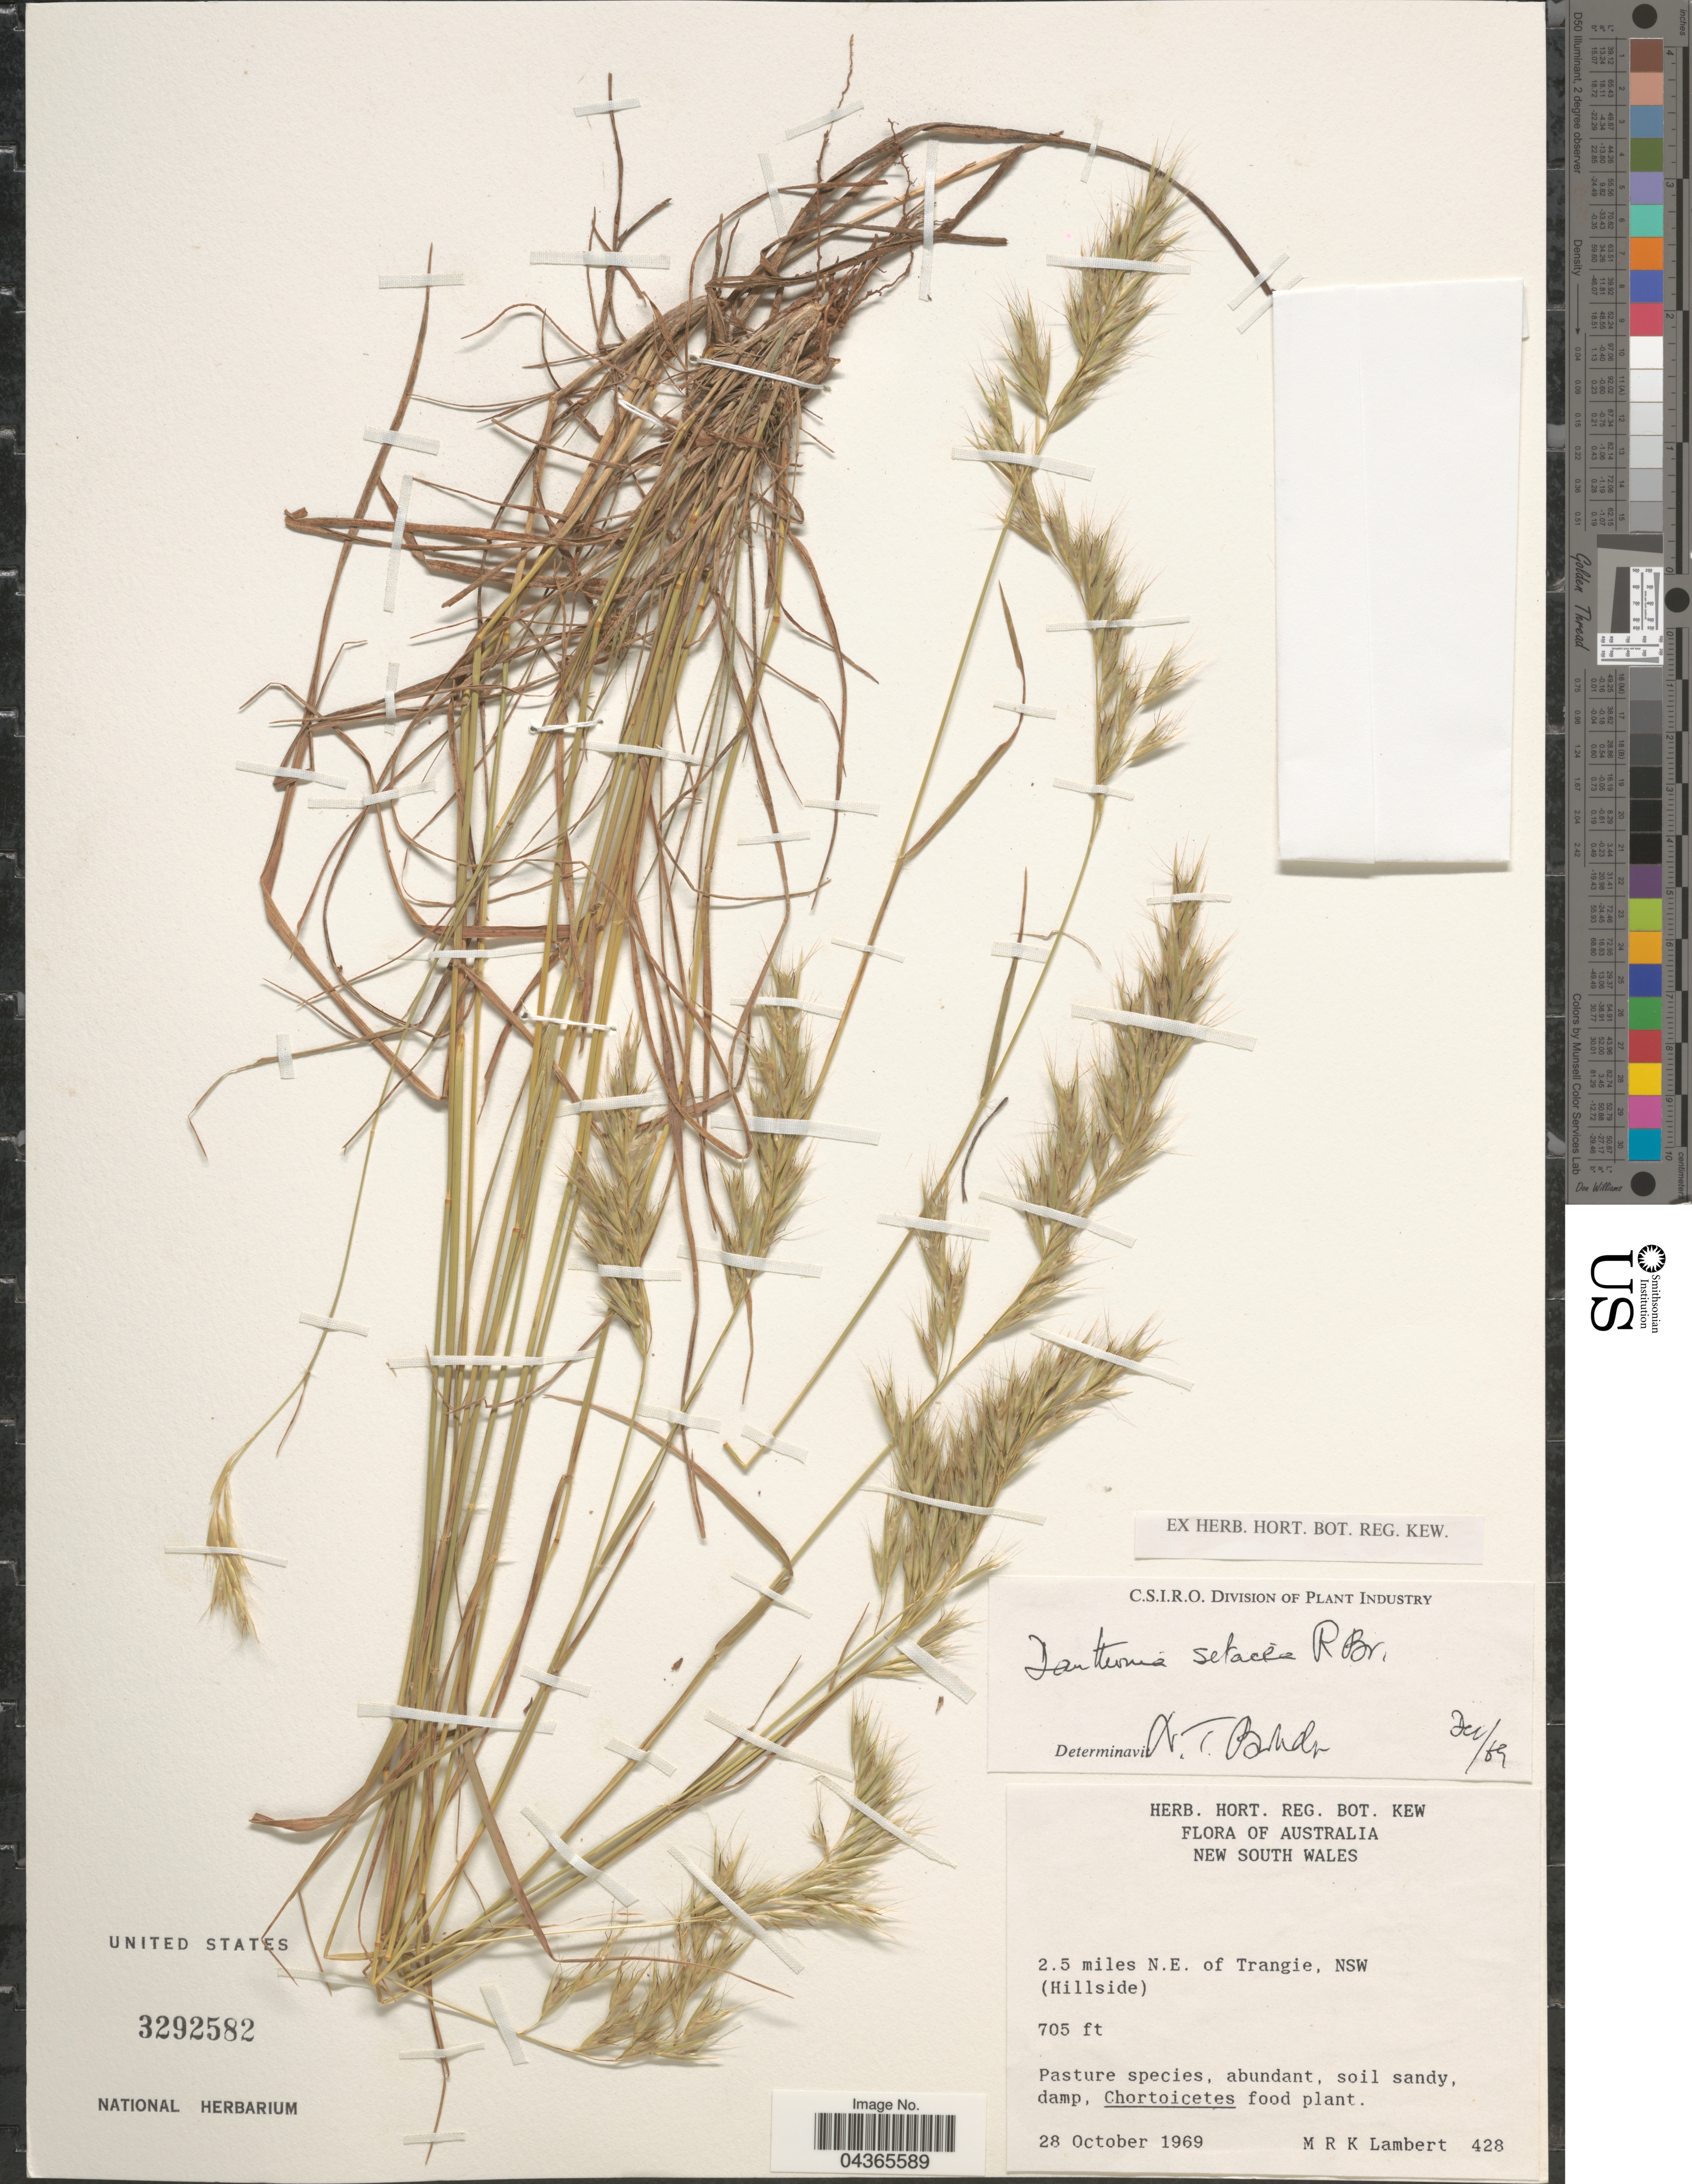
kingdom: Plantae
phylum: Tracheophyta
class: Liliopsida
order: Poales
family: Poaceae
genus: Rytidosperma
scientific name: Rytidosperma setaceum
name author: (R. Br.) Connor & Edgar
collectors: M. Lambert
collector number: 428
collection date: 1969-10-28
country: Australia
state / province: New South Wales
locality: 2.5 miles N.E. of Trangie, (Hillside).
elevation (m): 215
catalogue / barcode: US 3292582